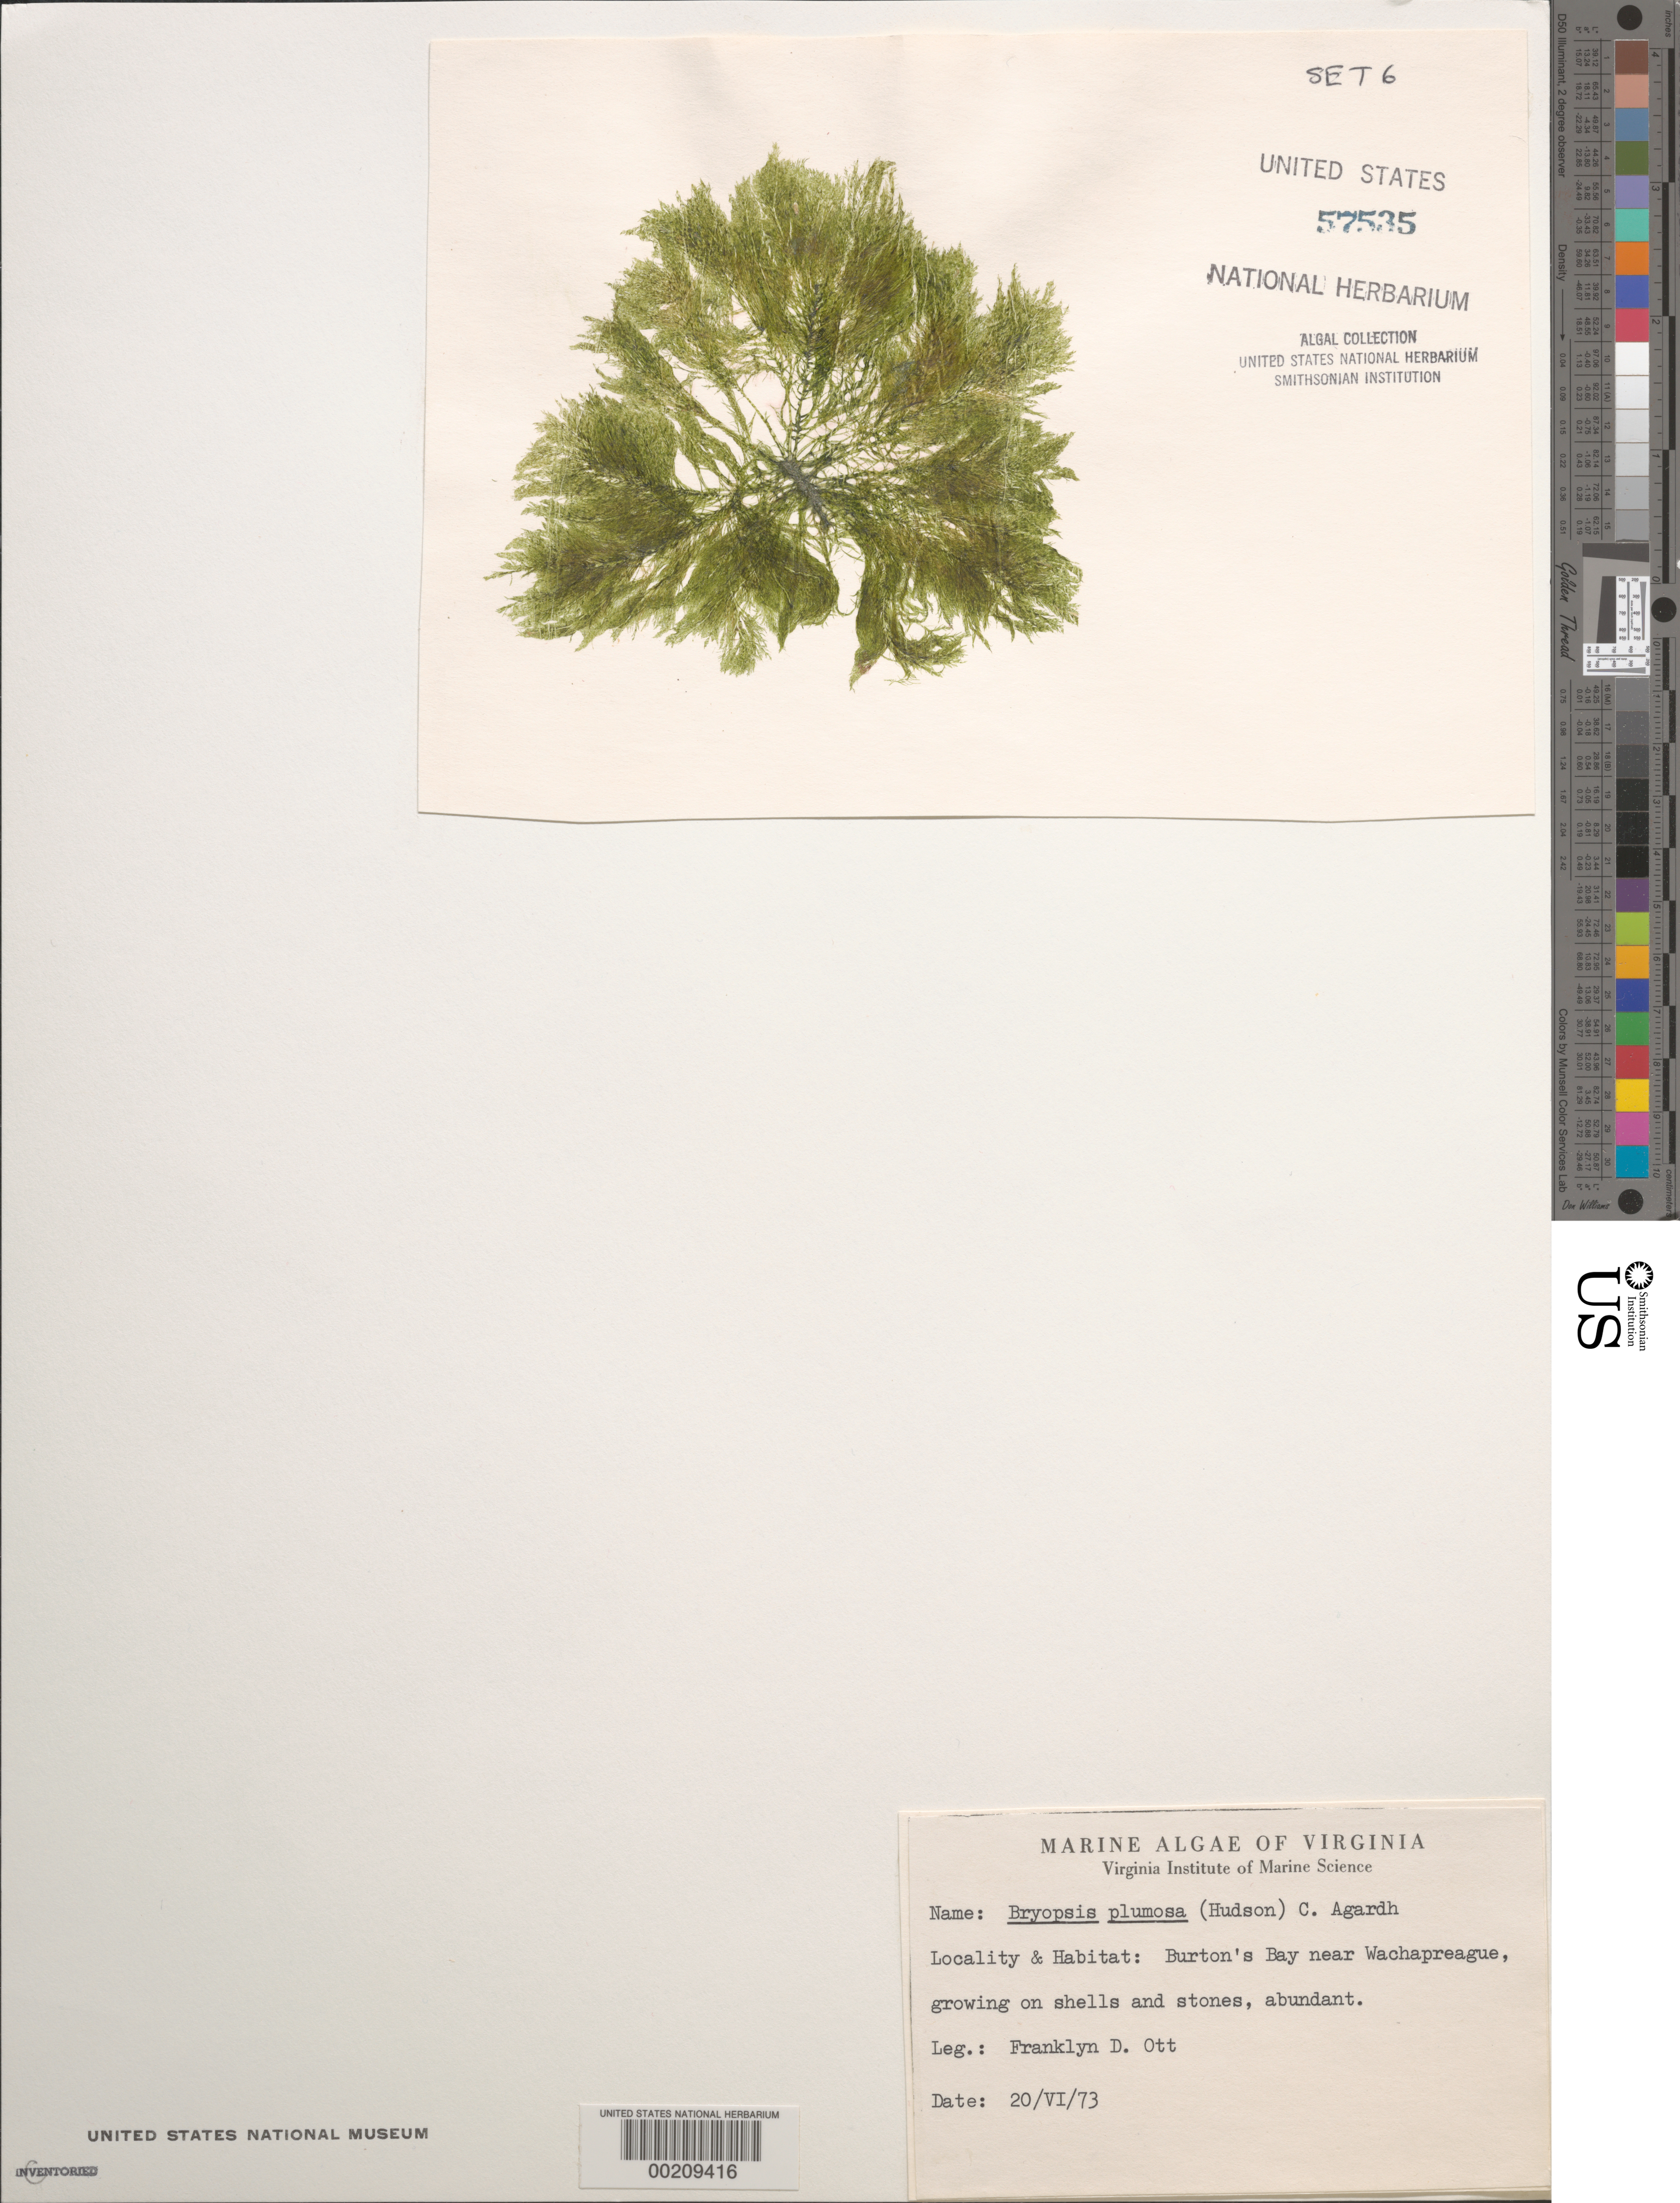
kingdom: Plantae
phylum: Chlorophyta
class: Ulvophyceae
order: Bryopsidales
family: Bryopsidaceae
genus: Bryopsis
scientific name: Bryopsis plumosa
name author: (Huds.) C. Agardh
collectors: F. Ott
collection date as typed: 20 Jun 1973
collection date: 1973-06-20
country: United States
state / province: Virginia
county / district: Accomack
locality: Burton's Bay near Wachapreague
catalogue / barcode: US 57535